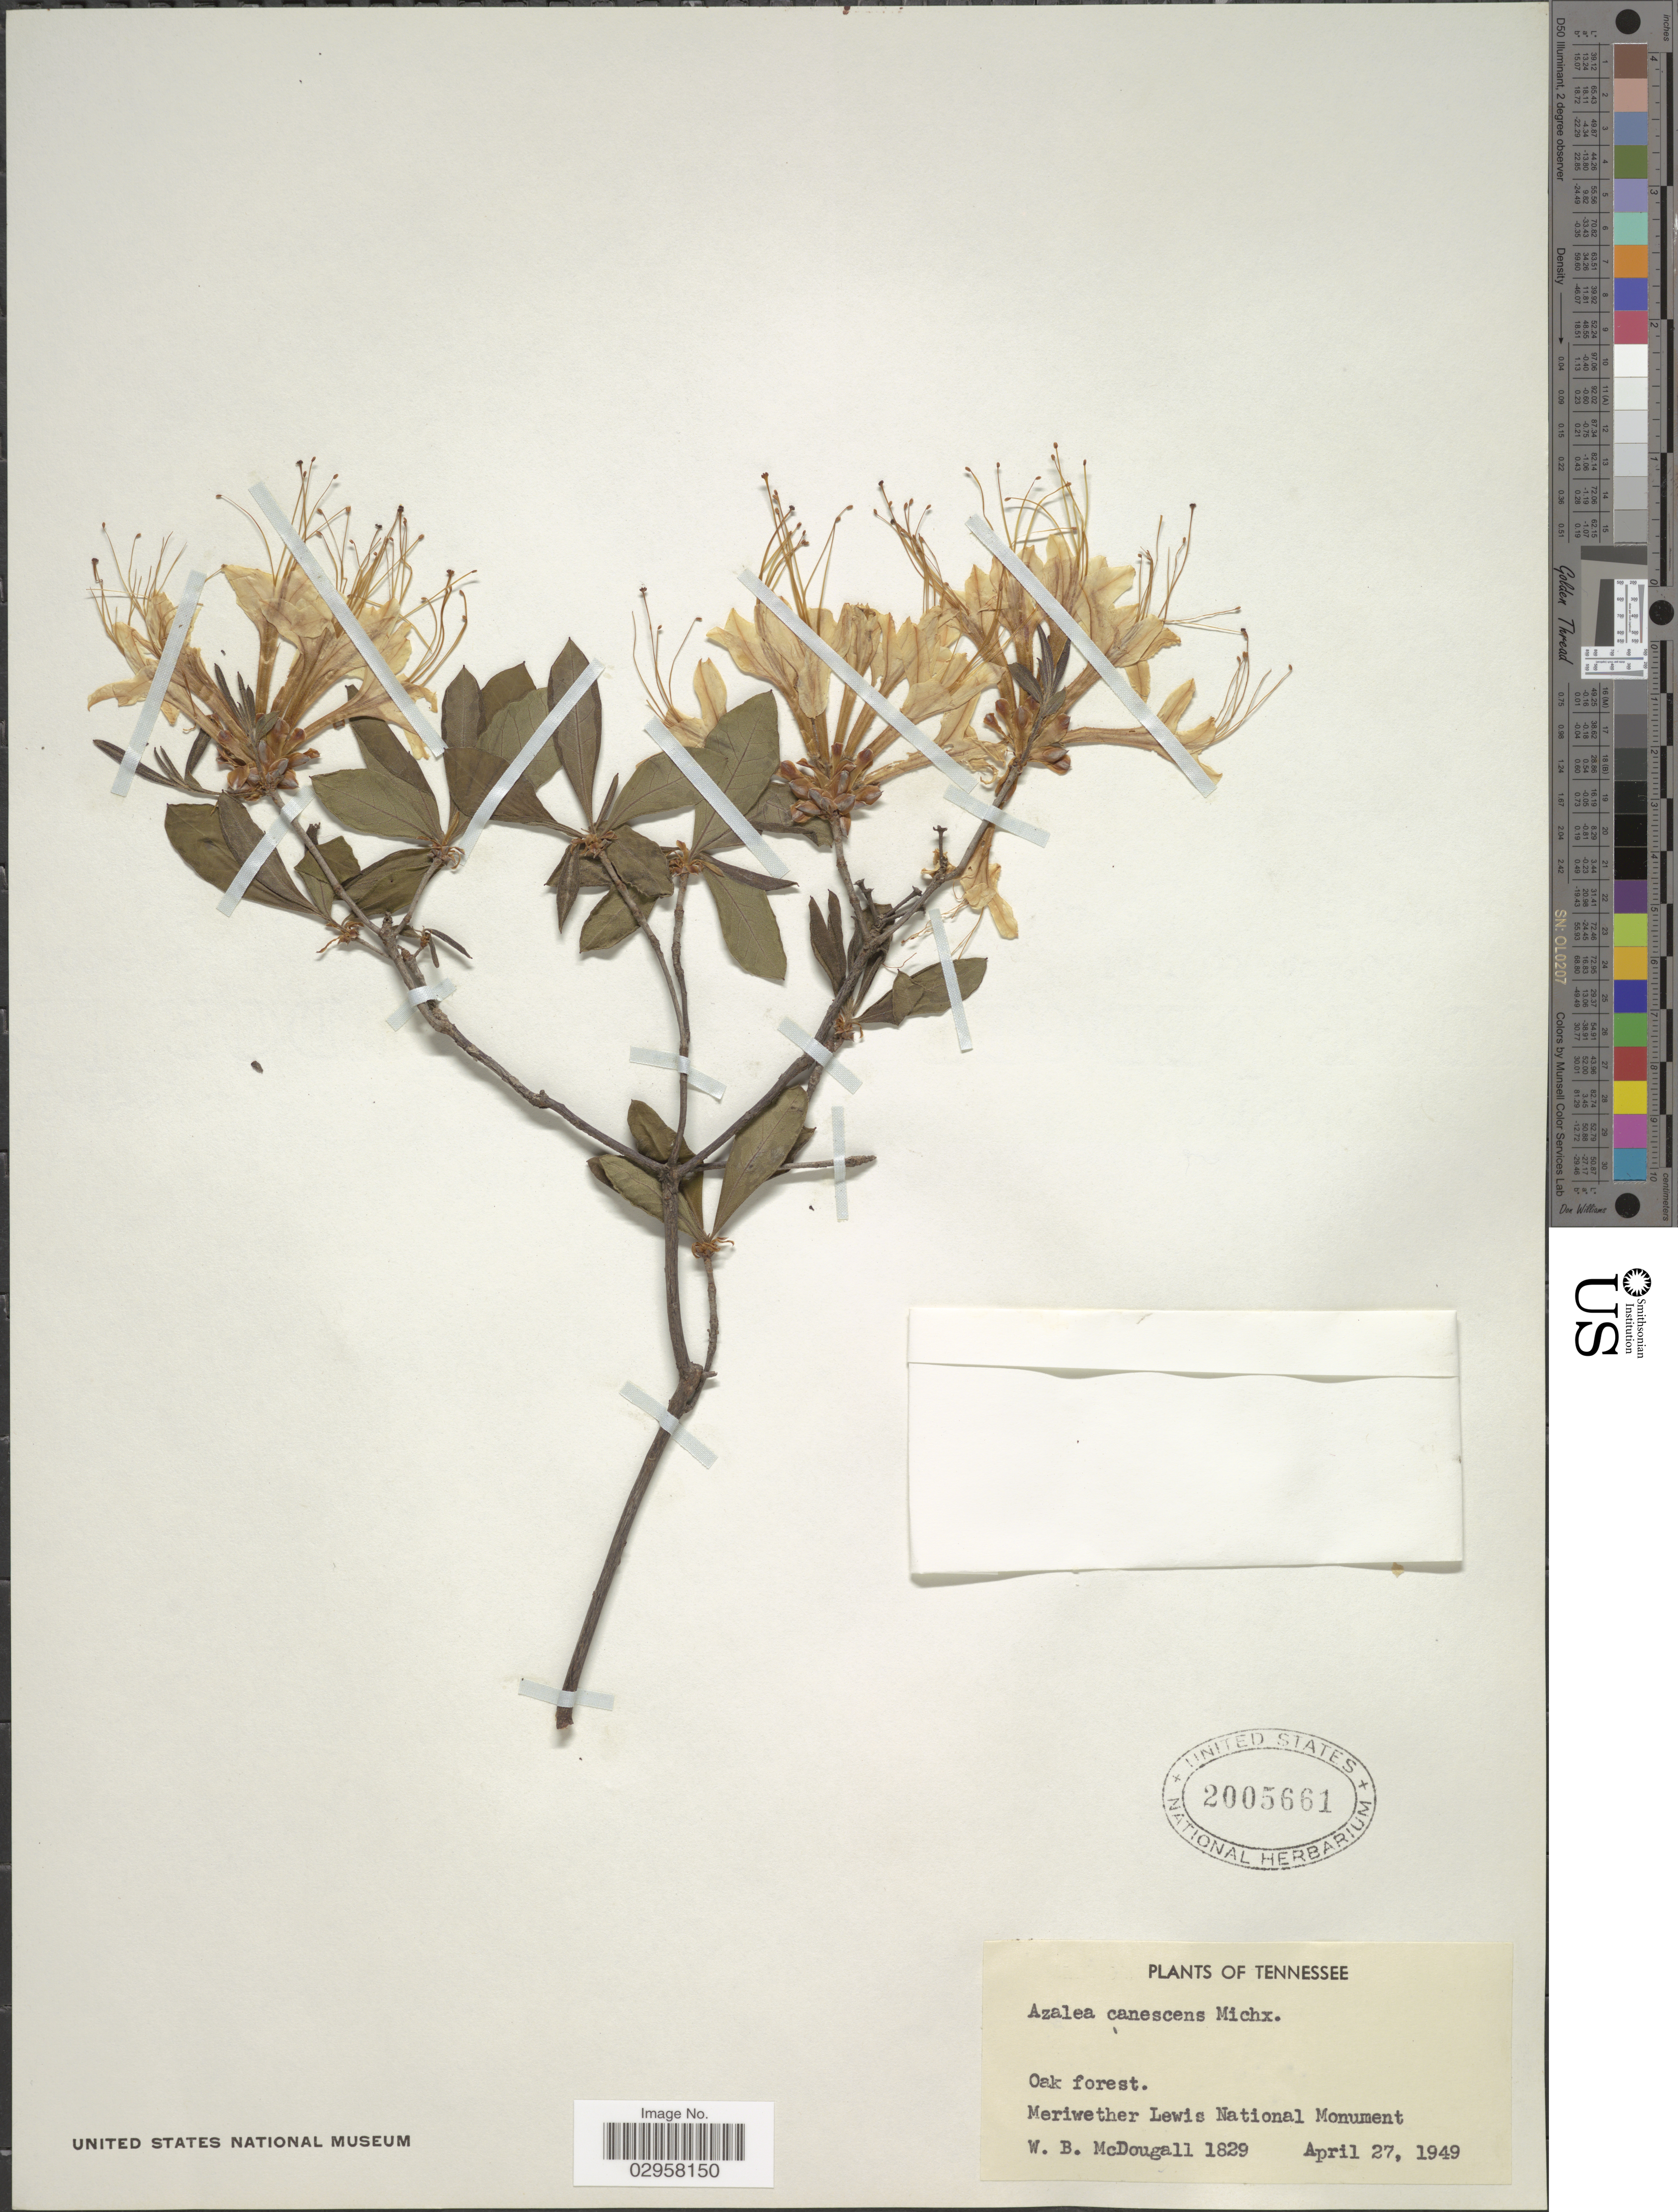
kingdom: Plantae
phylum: Tracheophyta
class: Magnoliopsida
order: Ericales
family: Ericaceae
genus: Rhododendron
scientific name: Rhododendron canescens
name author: (Michx.) Sweet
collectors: W. B. McDougall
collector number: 1829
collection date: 1949-04-27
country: United States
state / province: Tennessee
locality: Oak forest. Meriwether Lewis National Monument.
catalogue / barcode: US 2005661